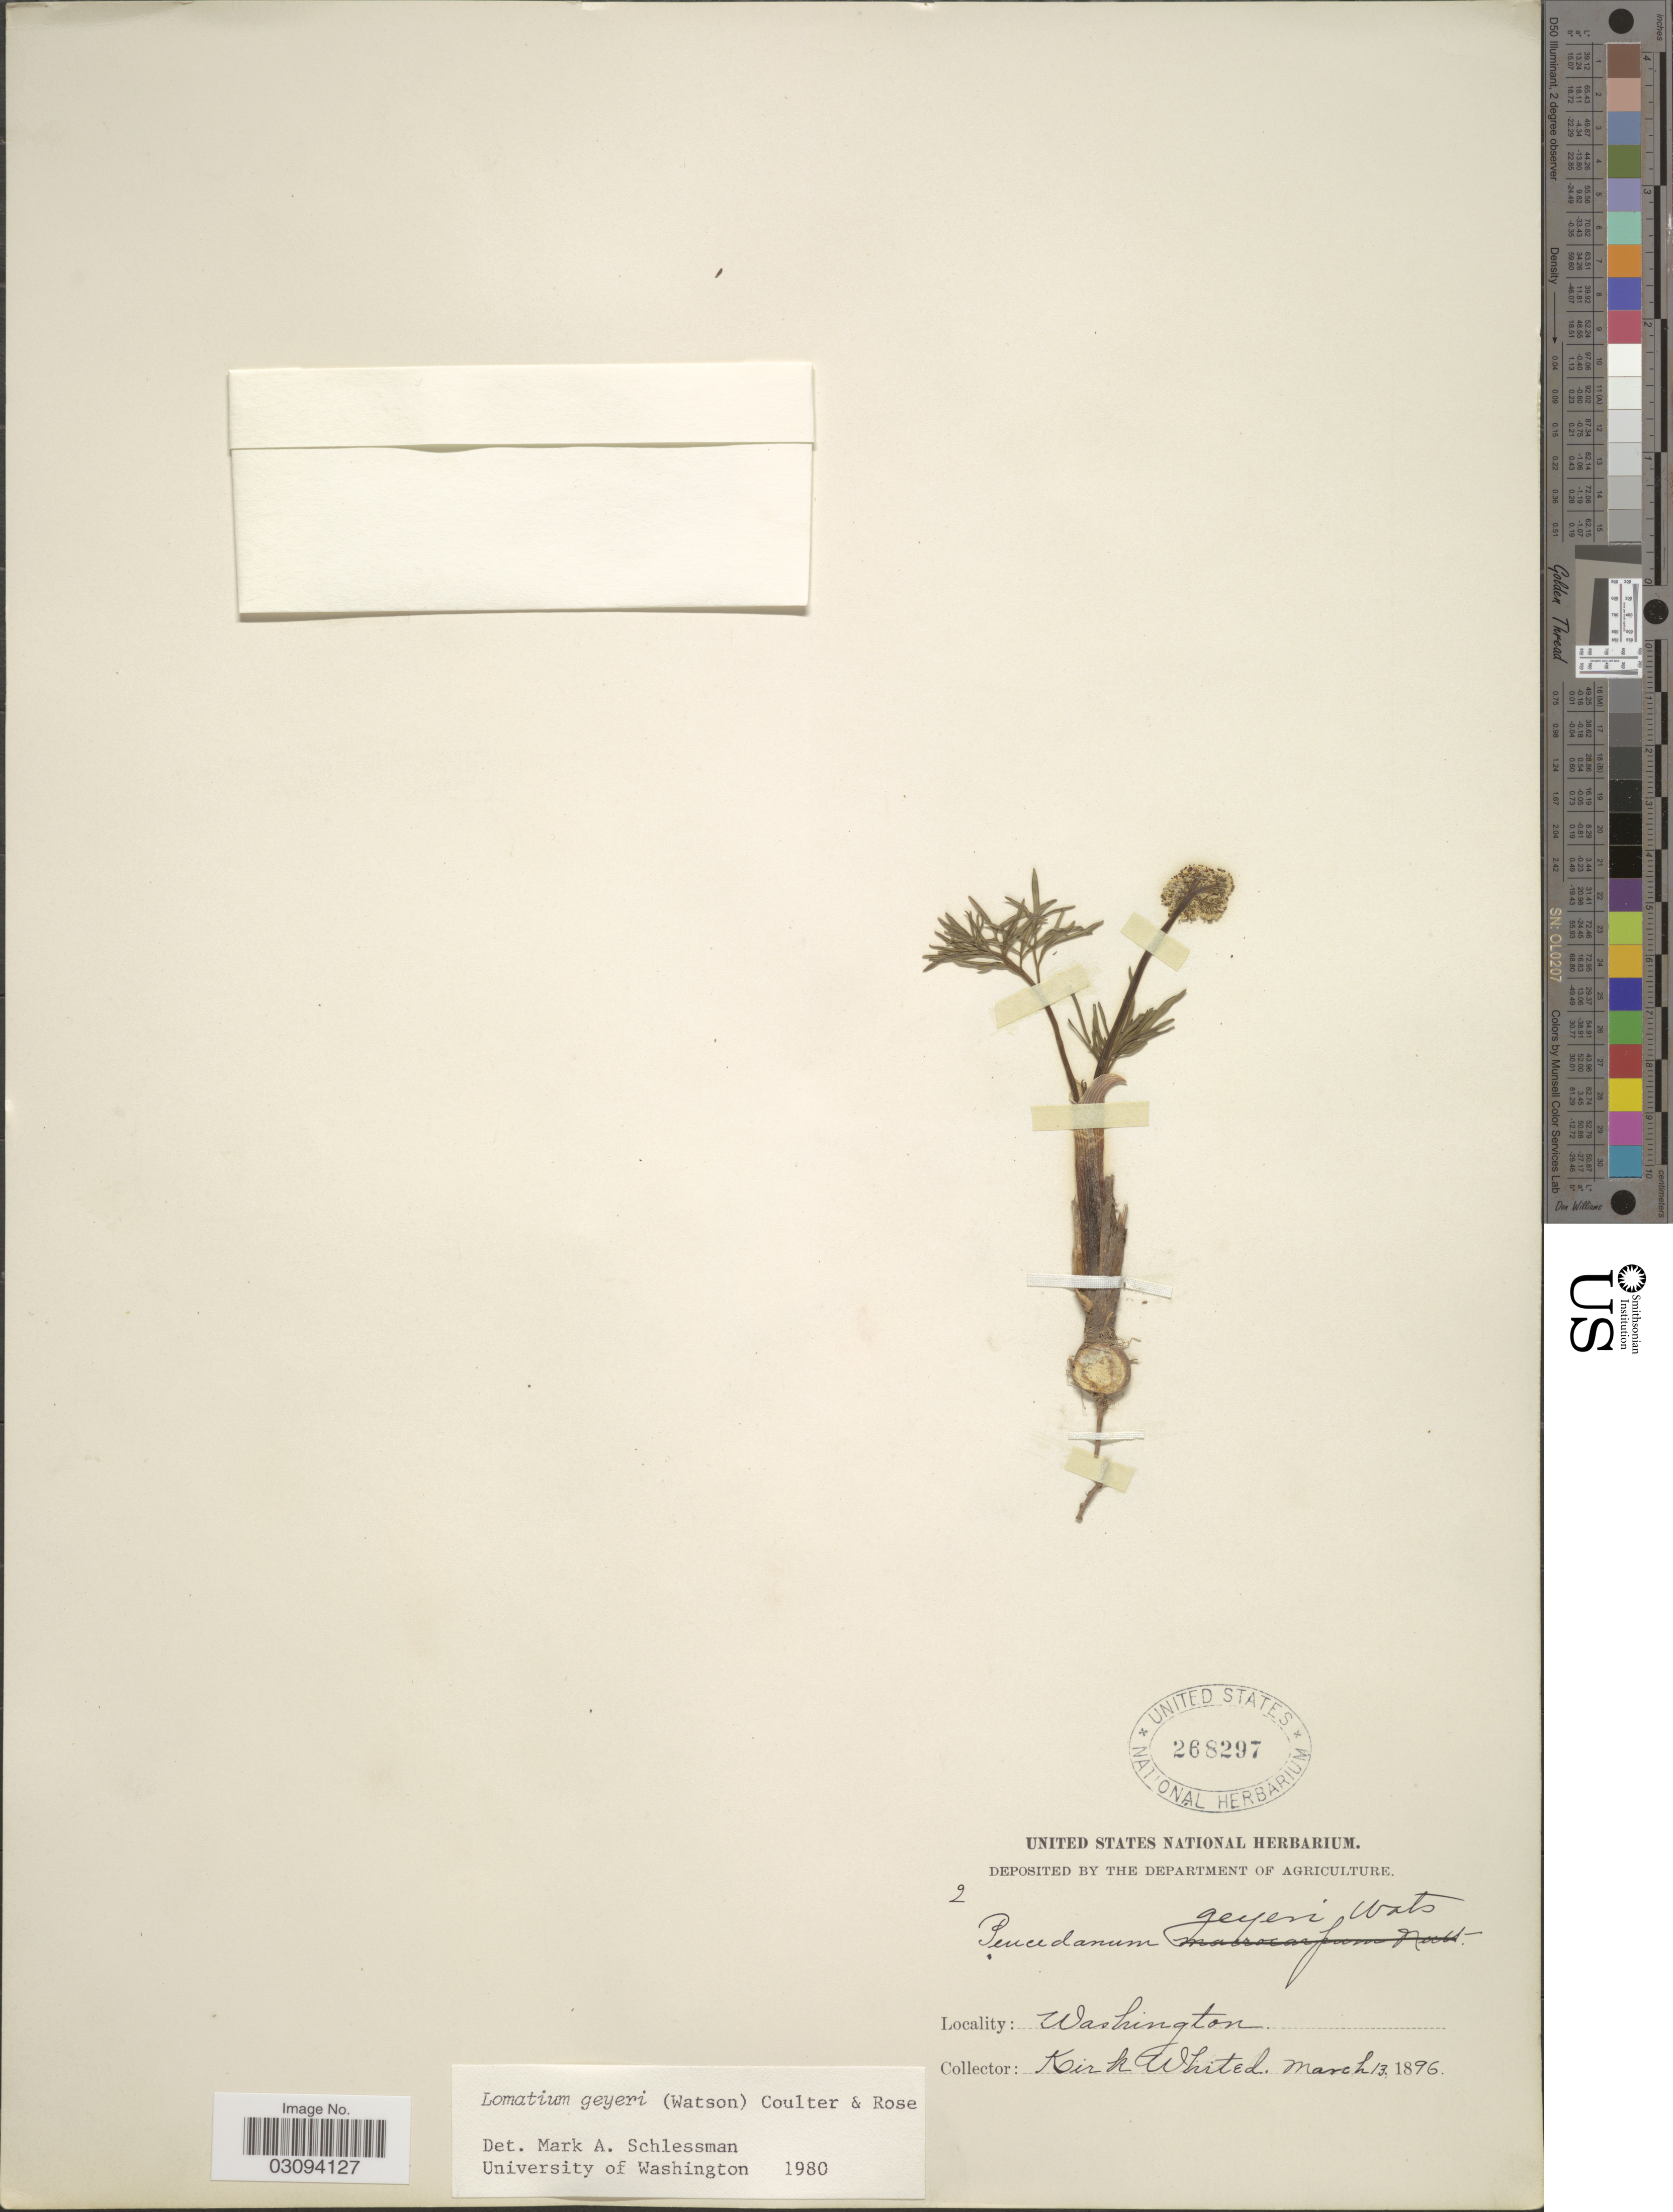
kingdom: Plantae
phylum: Tracheophyta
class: Magnoliopsida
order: Apiales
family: Apiaceae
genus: Lomatium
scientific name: Lomatium geyeri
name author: (S. Watson) J.M. Coult. & Rose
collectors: K. Whited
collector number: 2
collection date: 1896-03-13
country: United States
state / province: Washington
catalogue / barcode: US 268297